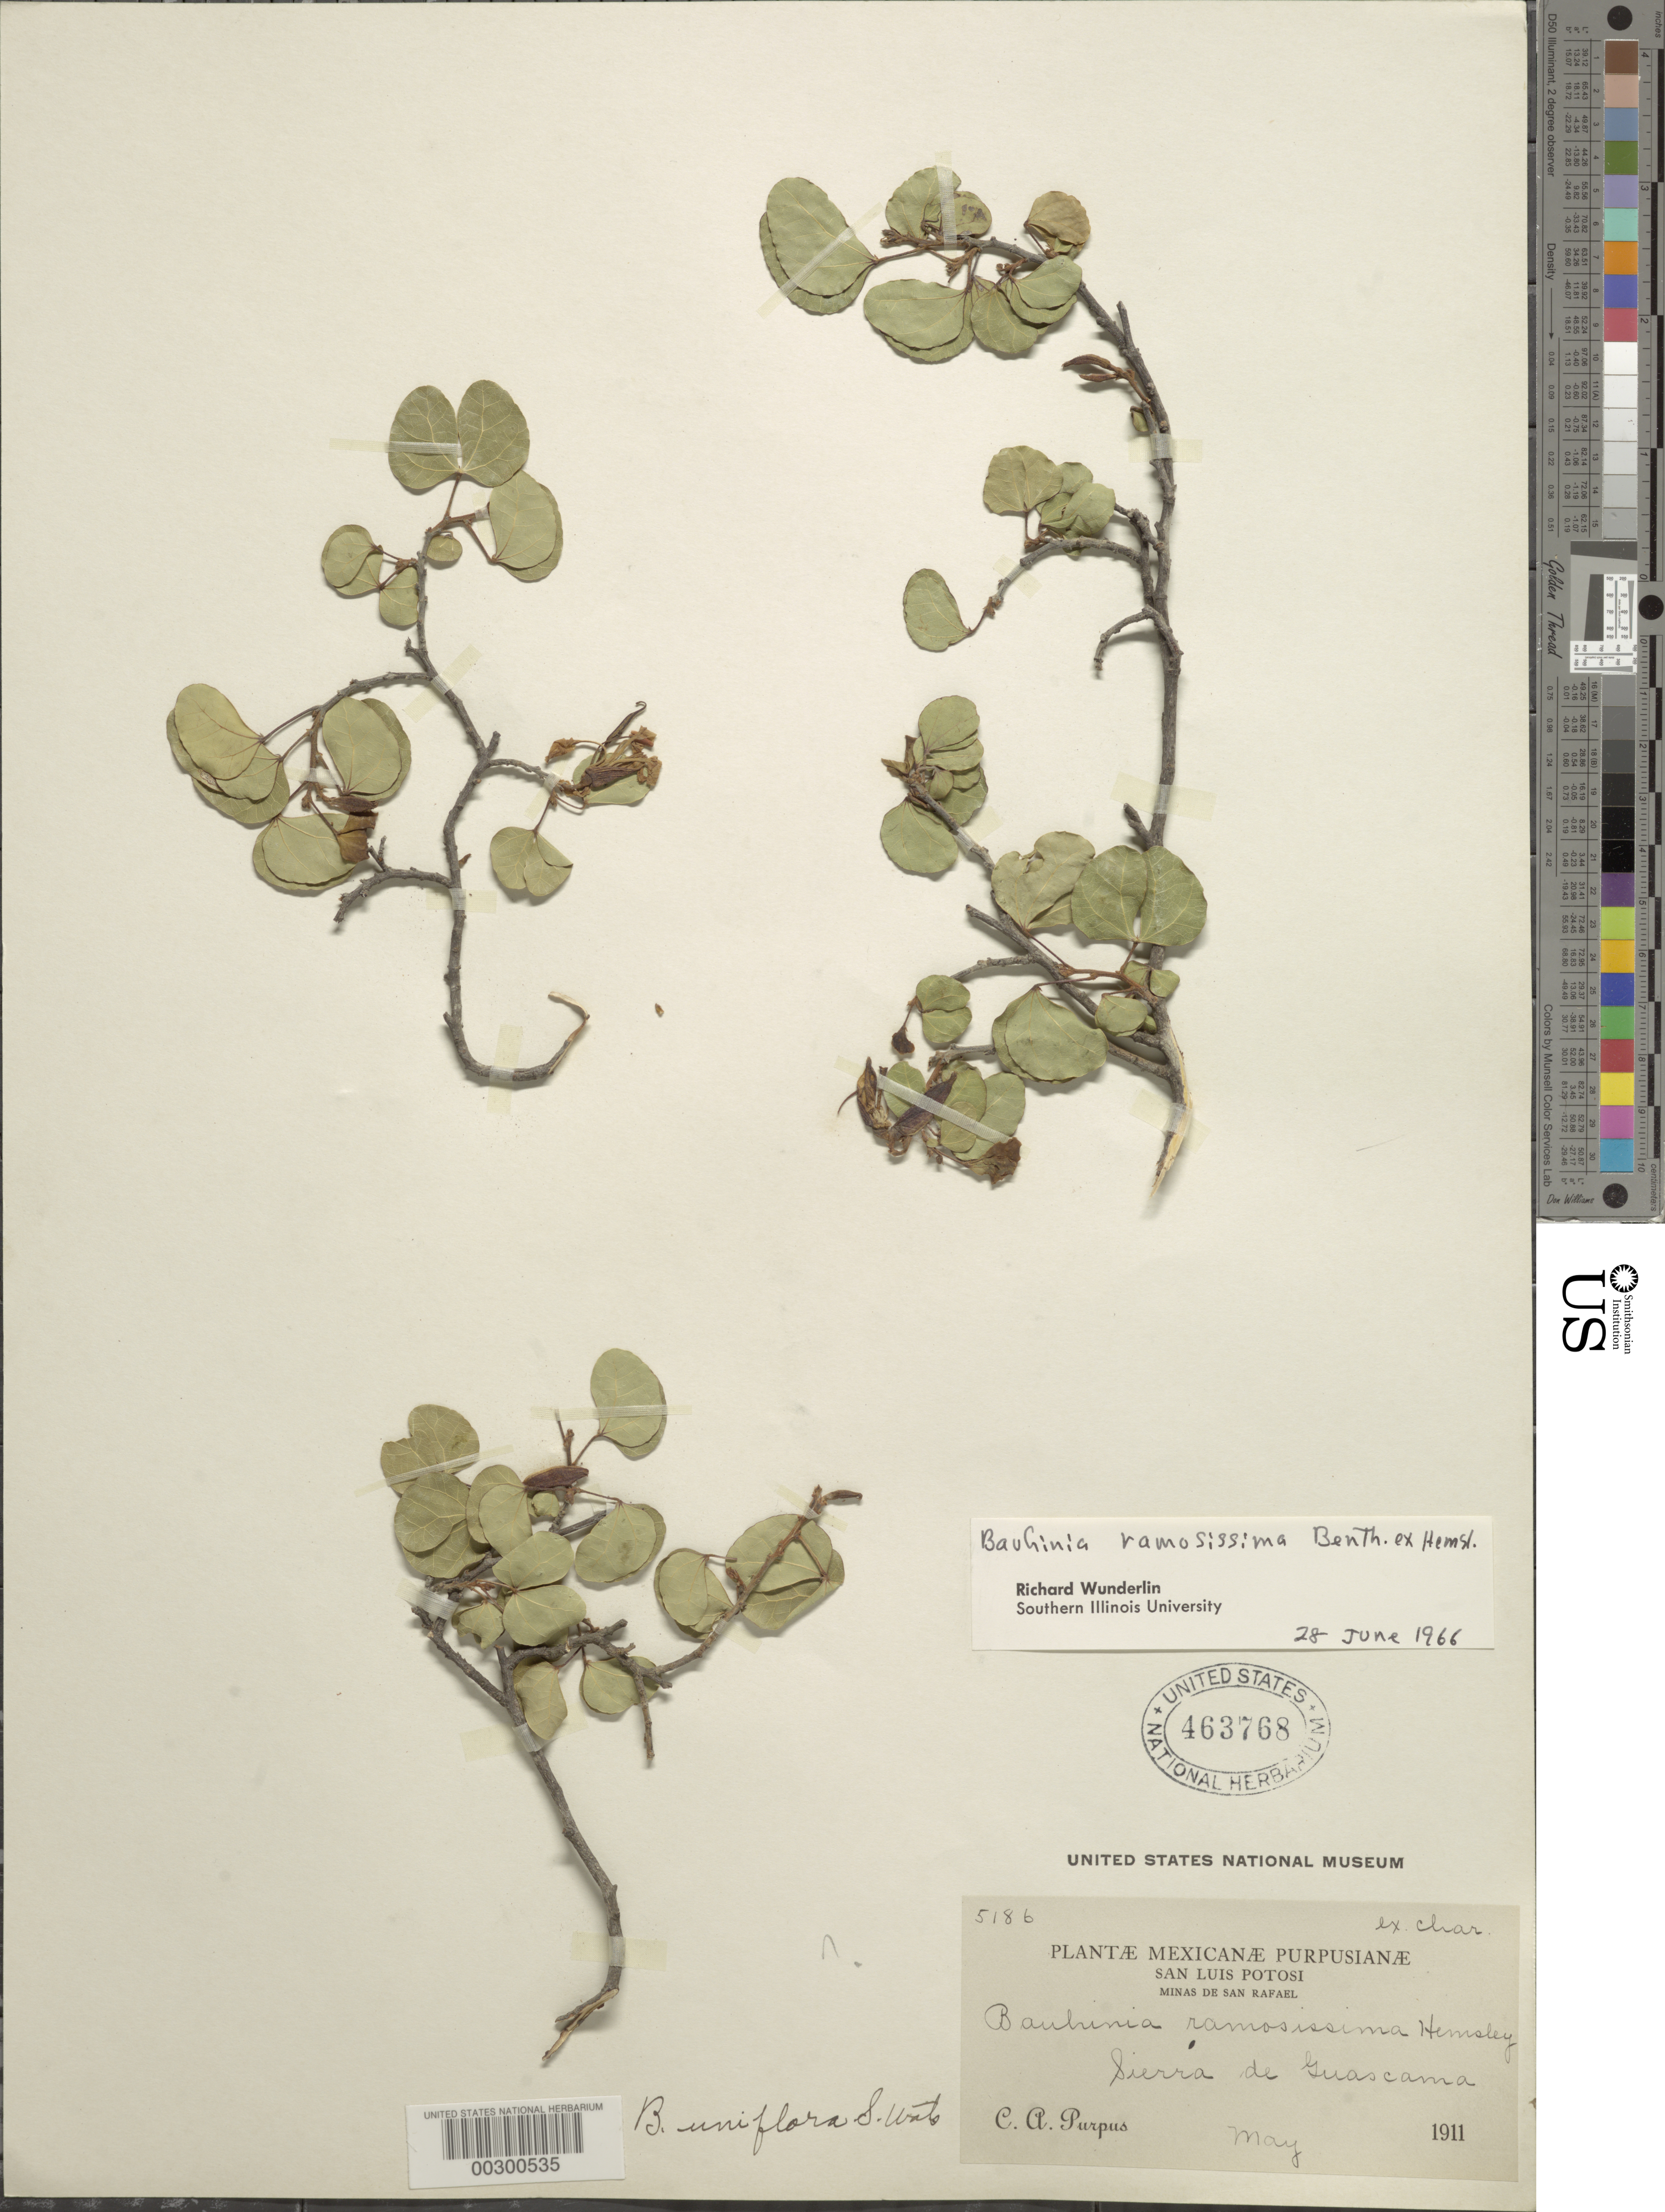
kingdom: Plantae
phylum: Tracheophyta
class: Magnoliopsida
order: Fabales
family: Fabaceae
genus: Bauhinia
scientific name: Bauhinia ramosissima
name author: Benth. ex Hemsl.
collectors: C. A. Purpus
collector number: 5186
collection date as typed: May 1911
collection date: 1911-05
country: Mexico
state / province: San Luis Potosí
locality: Sierra de guascama; Minas de San Rafael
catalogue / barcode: US 463768